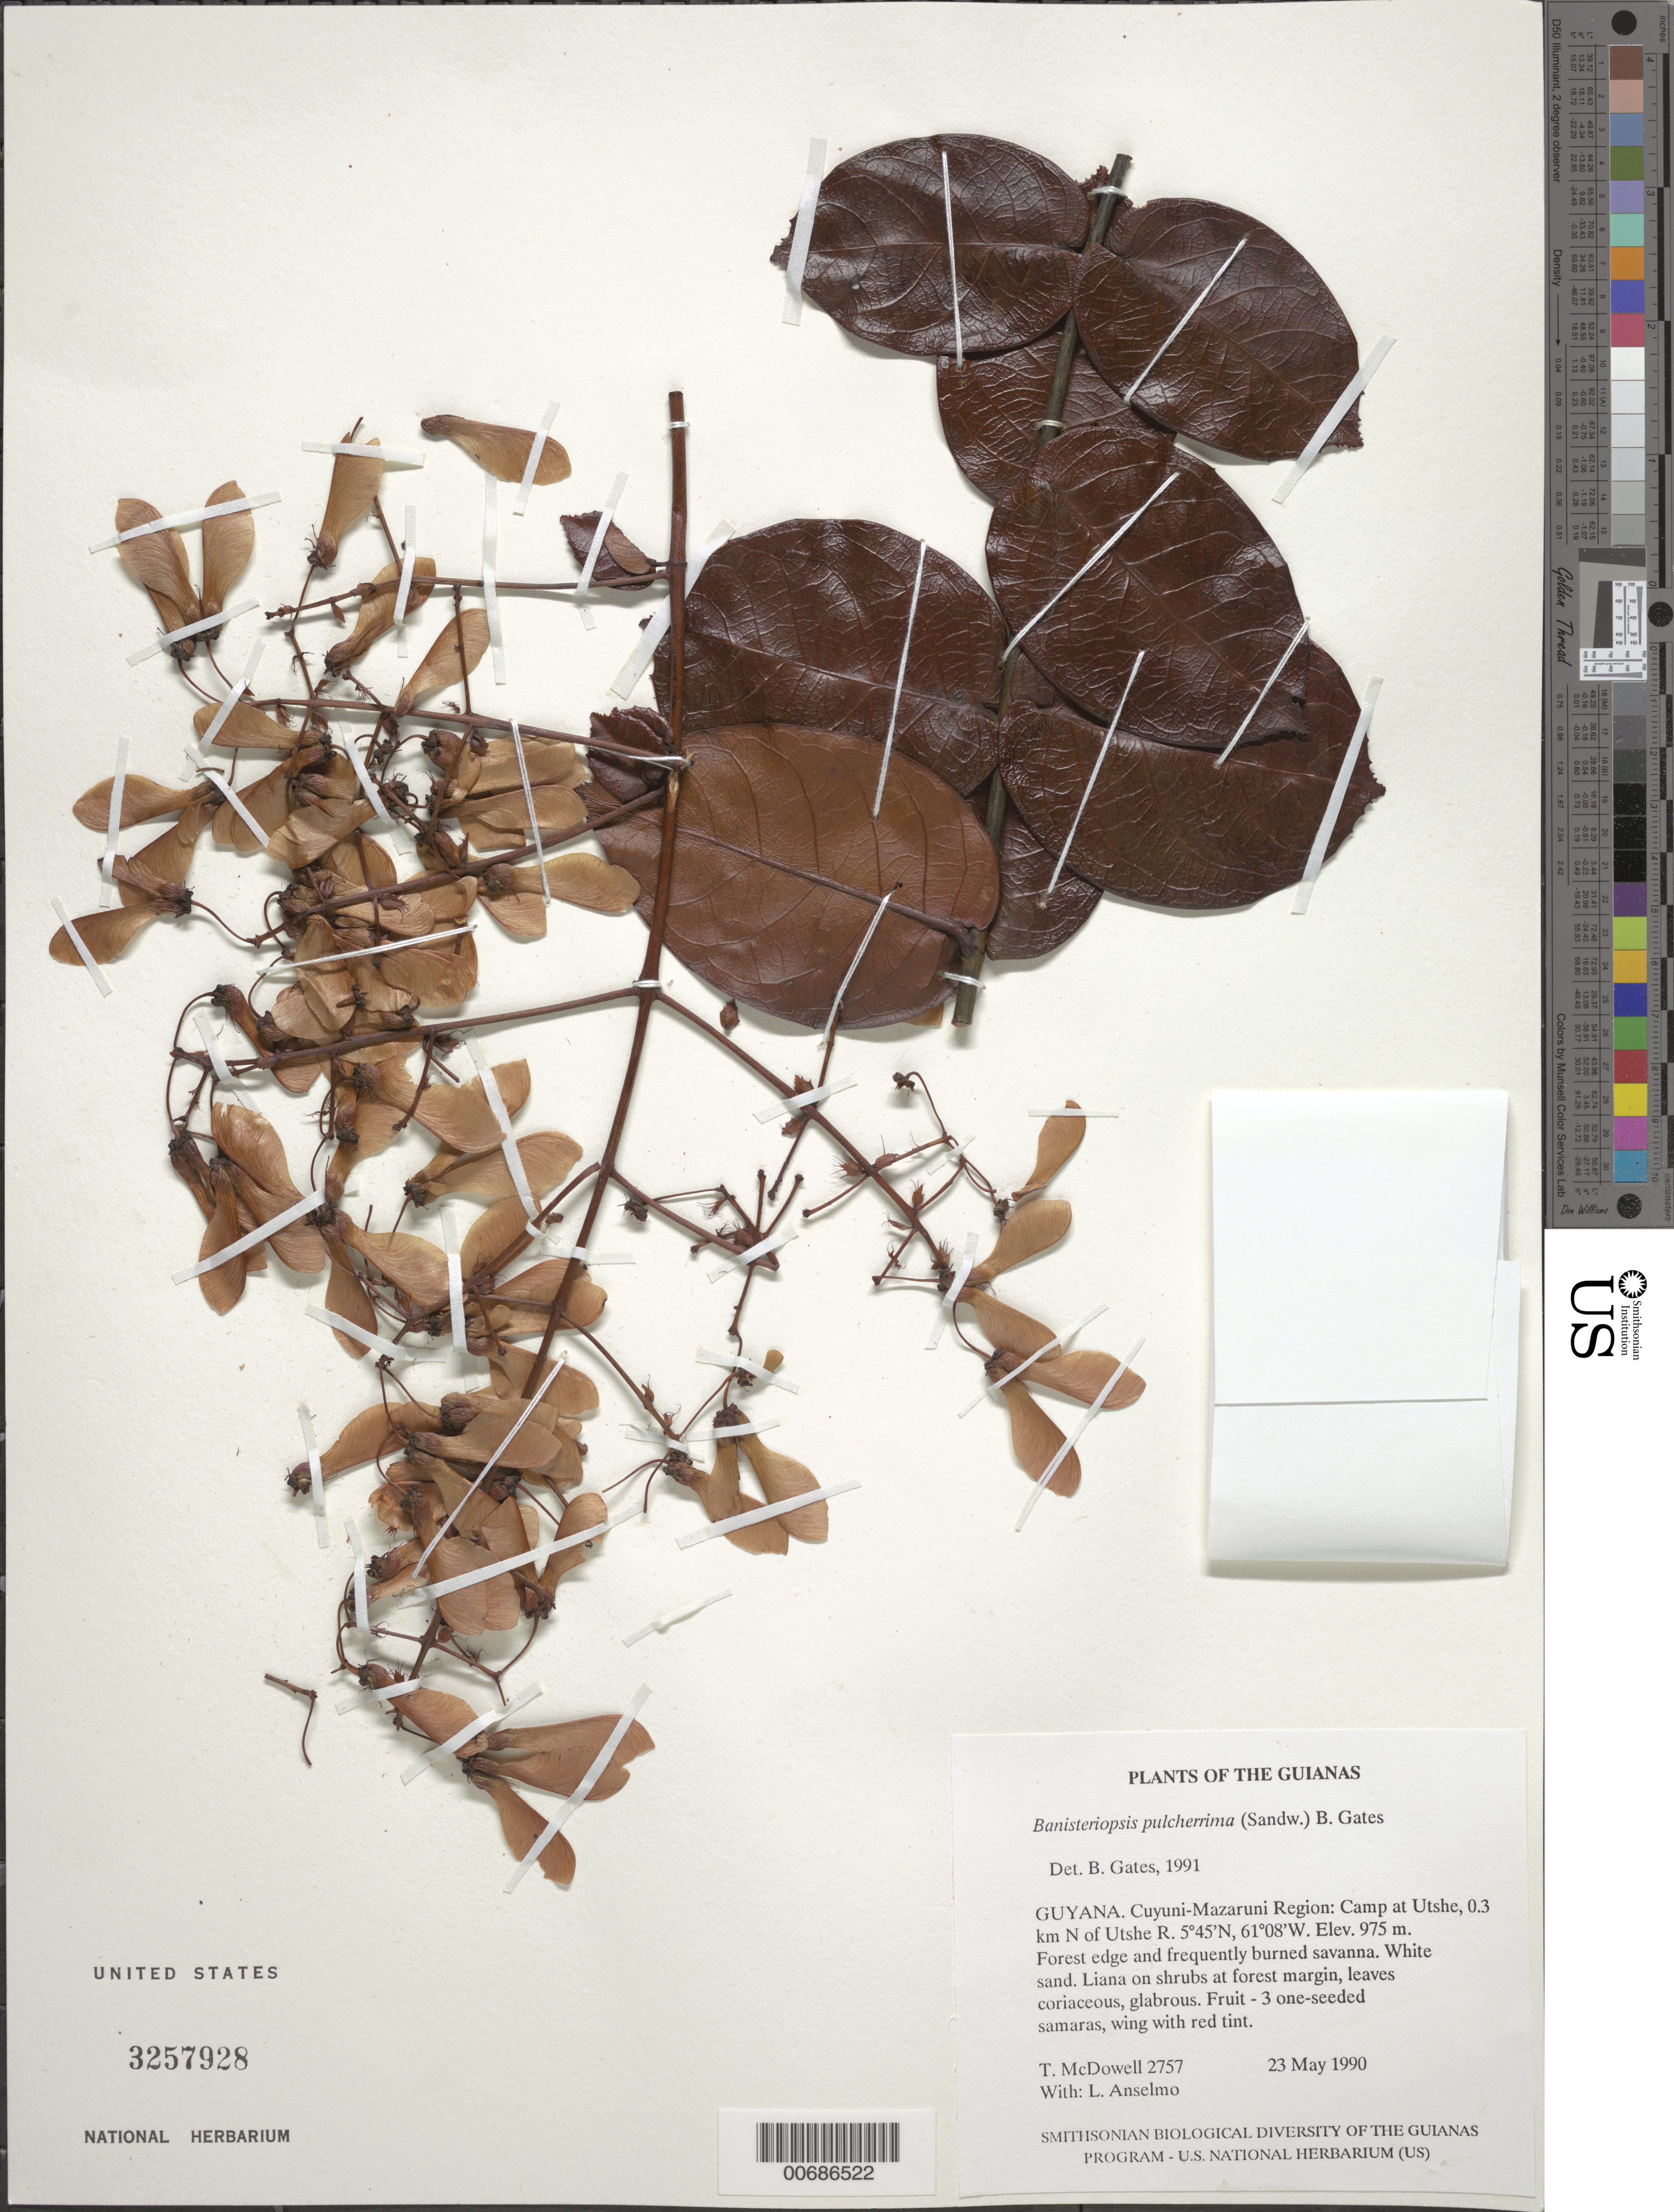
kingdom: Plantae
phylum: Tracheophyta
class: Magnoliopsida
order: Malpighiales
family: Malpighiaceae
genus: Banisteriopsis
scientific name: Banisteriopsis pulcherrima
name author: (Sandwith) B. Gates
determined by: Gates, B.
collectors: T. McDowell & L. Anselmo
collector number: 2757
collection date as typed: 23 May 1990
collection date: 1990-05-23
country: Guyana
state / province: Cuyuni-Mazaruni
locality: Camp at Utshi, 0.3 km N of Utshi R on Savanna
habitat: Forest edge and frequently burned savanna. White sand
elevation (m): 975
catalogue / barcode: US 3257928